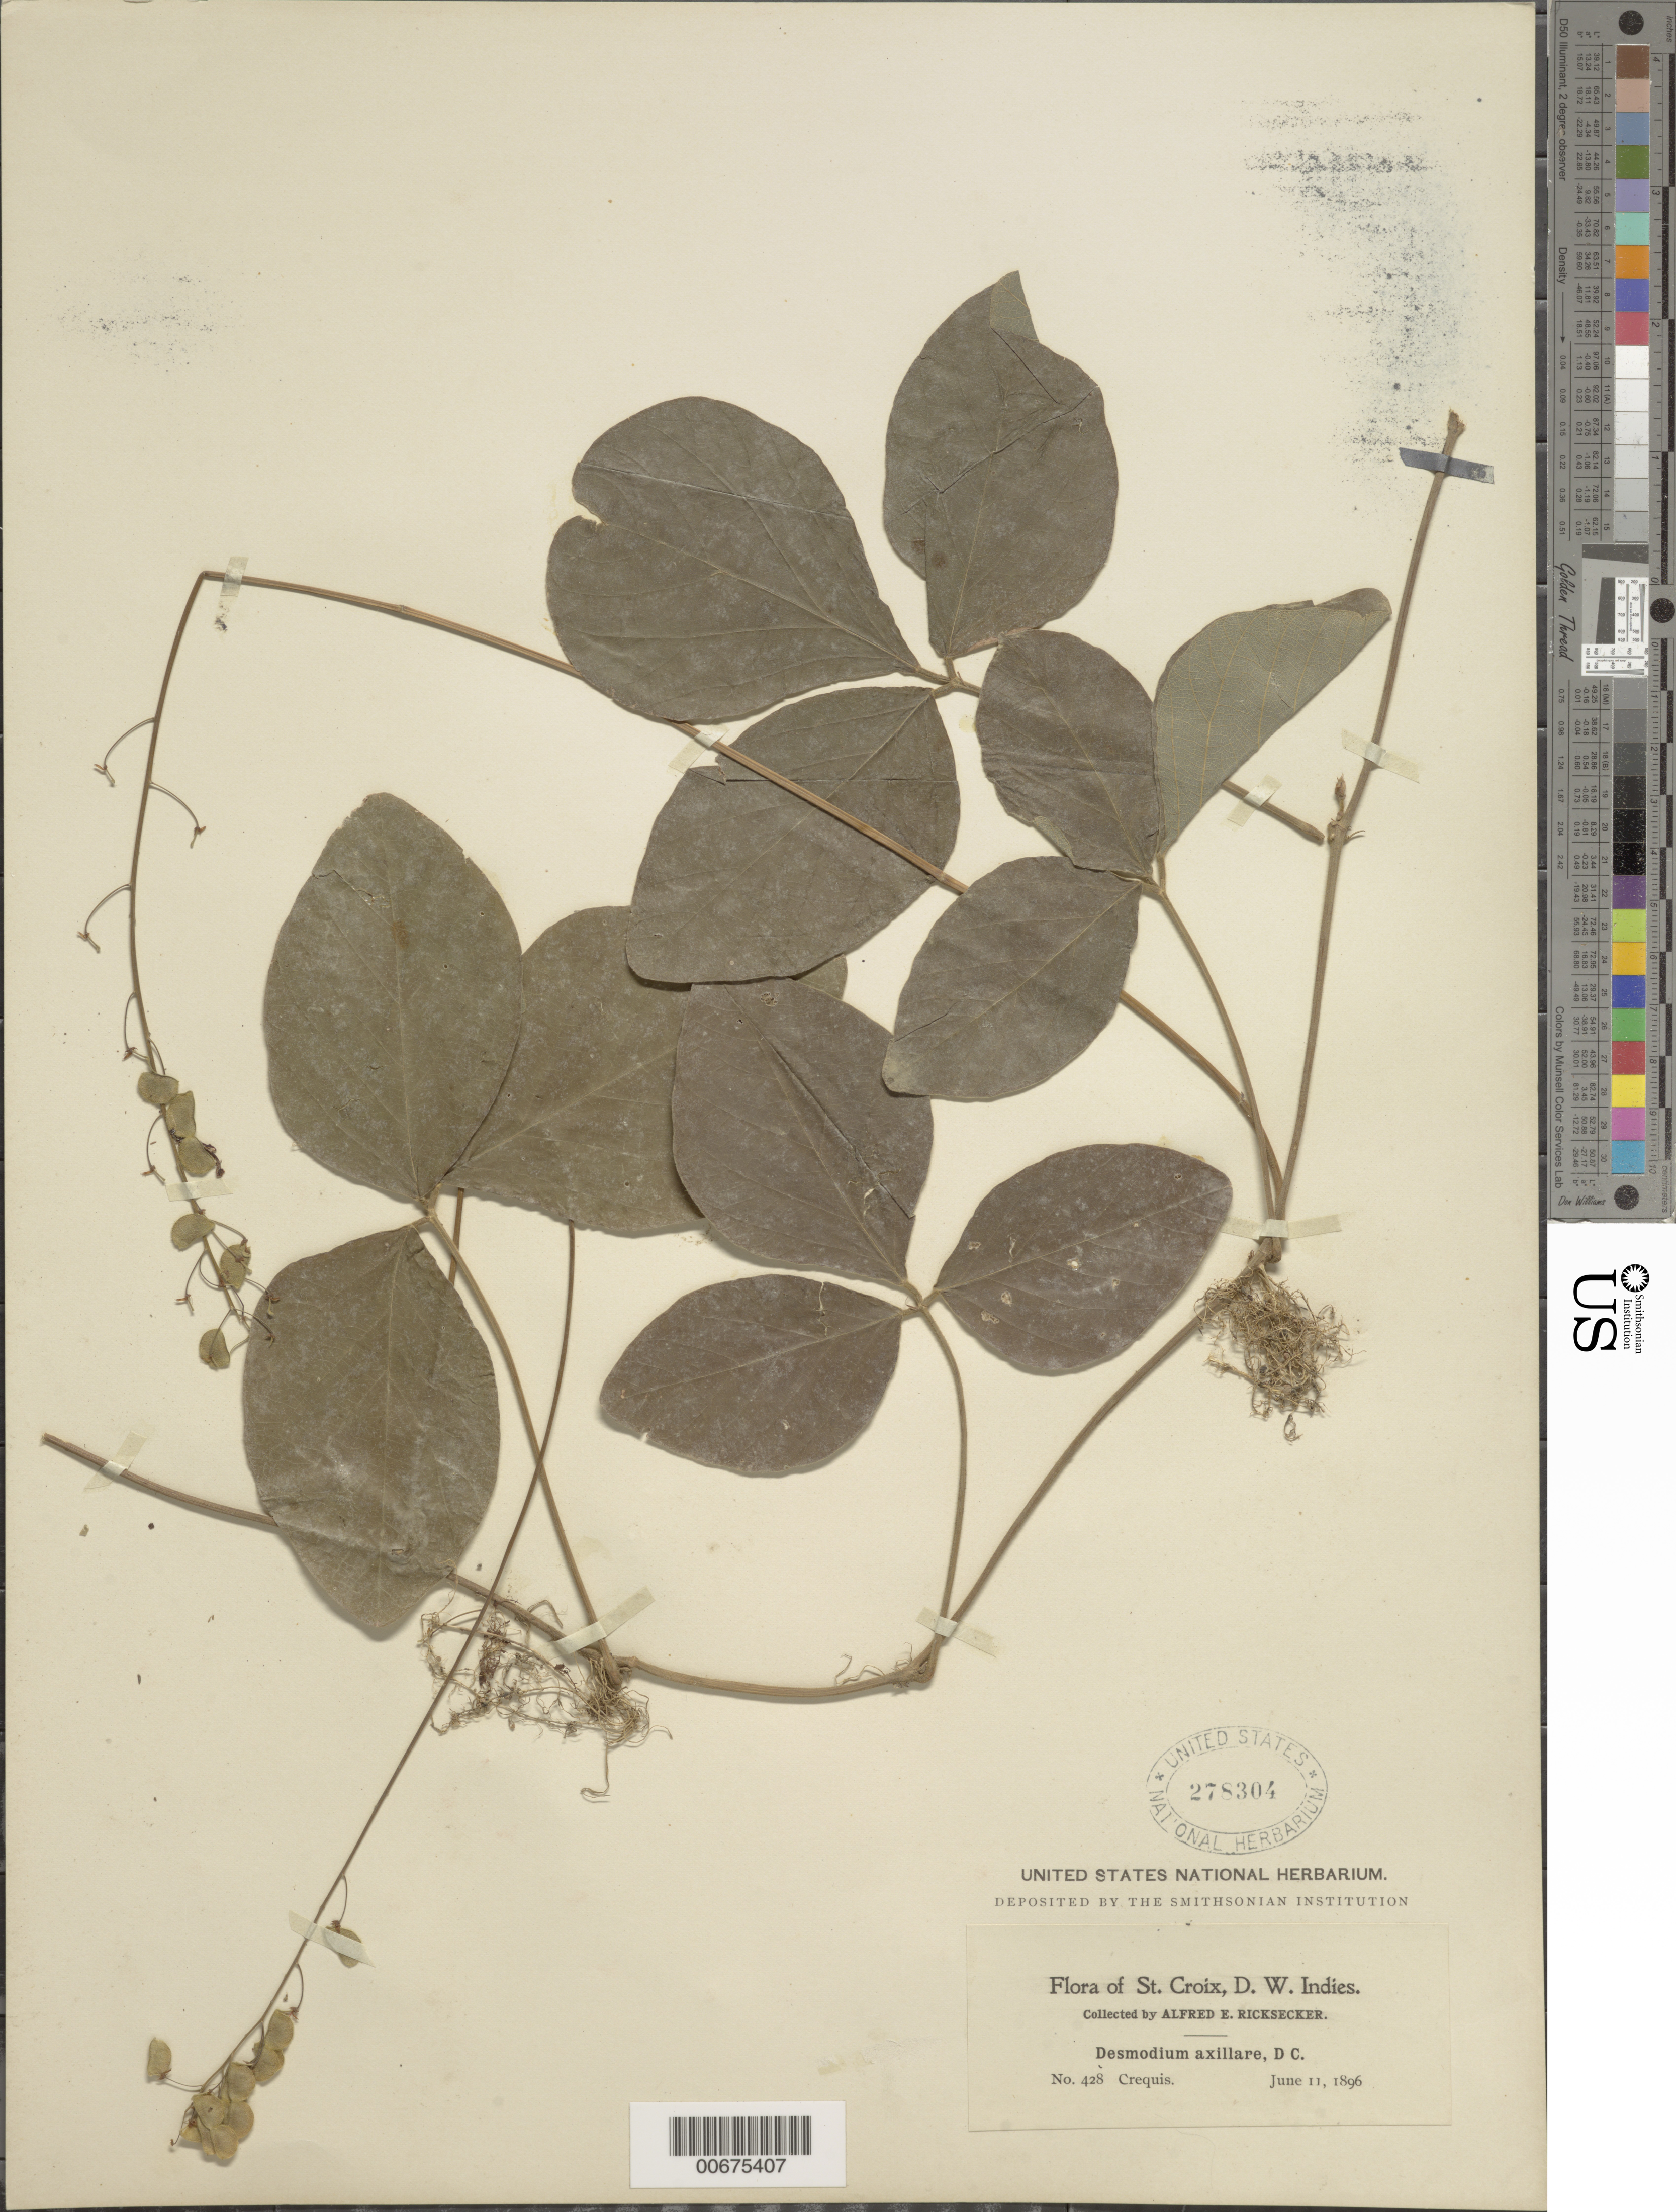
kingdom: Plantae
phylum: Tracheophyta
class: Magnoliopsida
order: Fabales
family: Fabaceae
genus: Desmodium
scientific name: Desmodium axillare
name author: (Sw.) DC.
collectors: A. E. Ricksecker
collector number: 428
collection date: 1896-06-11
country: U.S. Virgin Islands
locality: St. Croix, D.W. Indies, Crequis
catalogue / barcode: US 278304